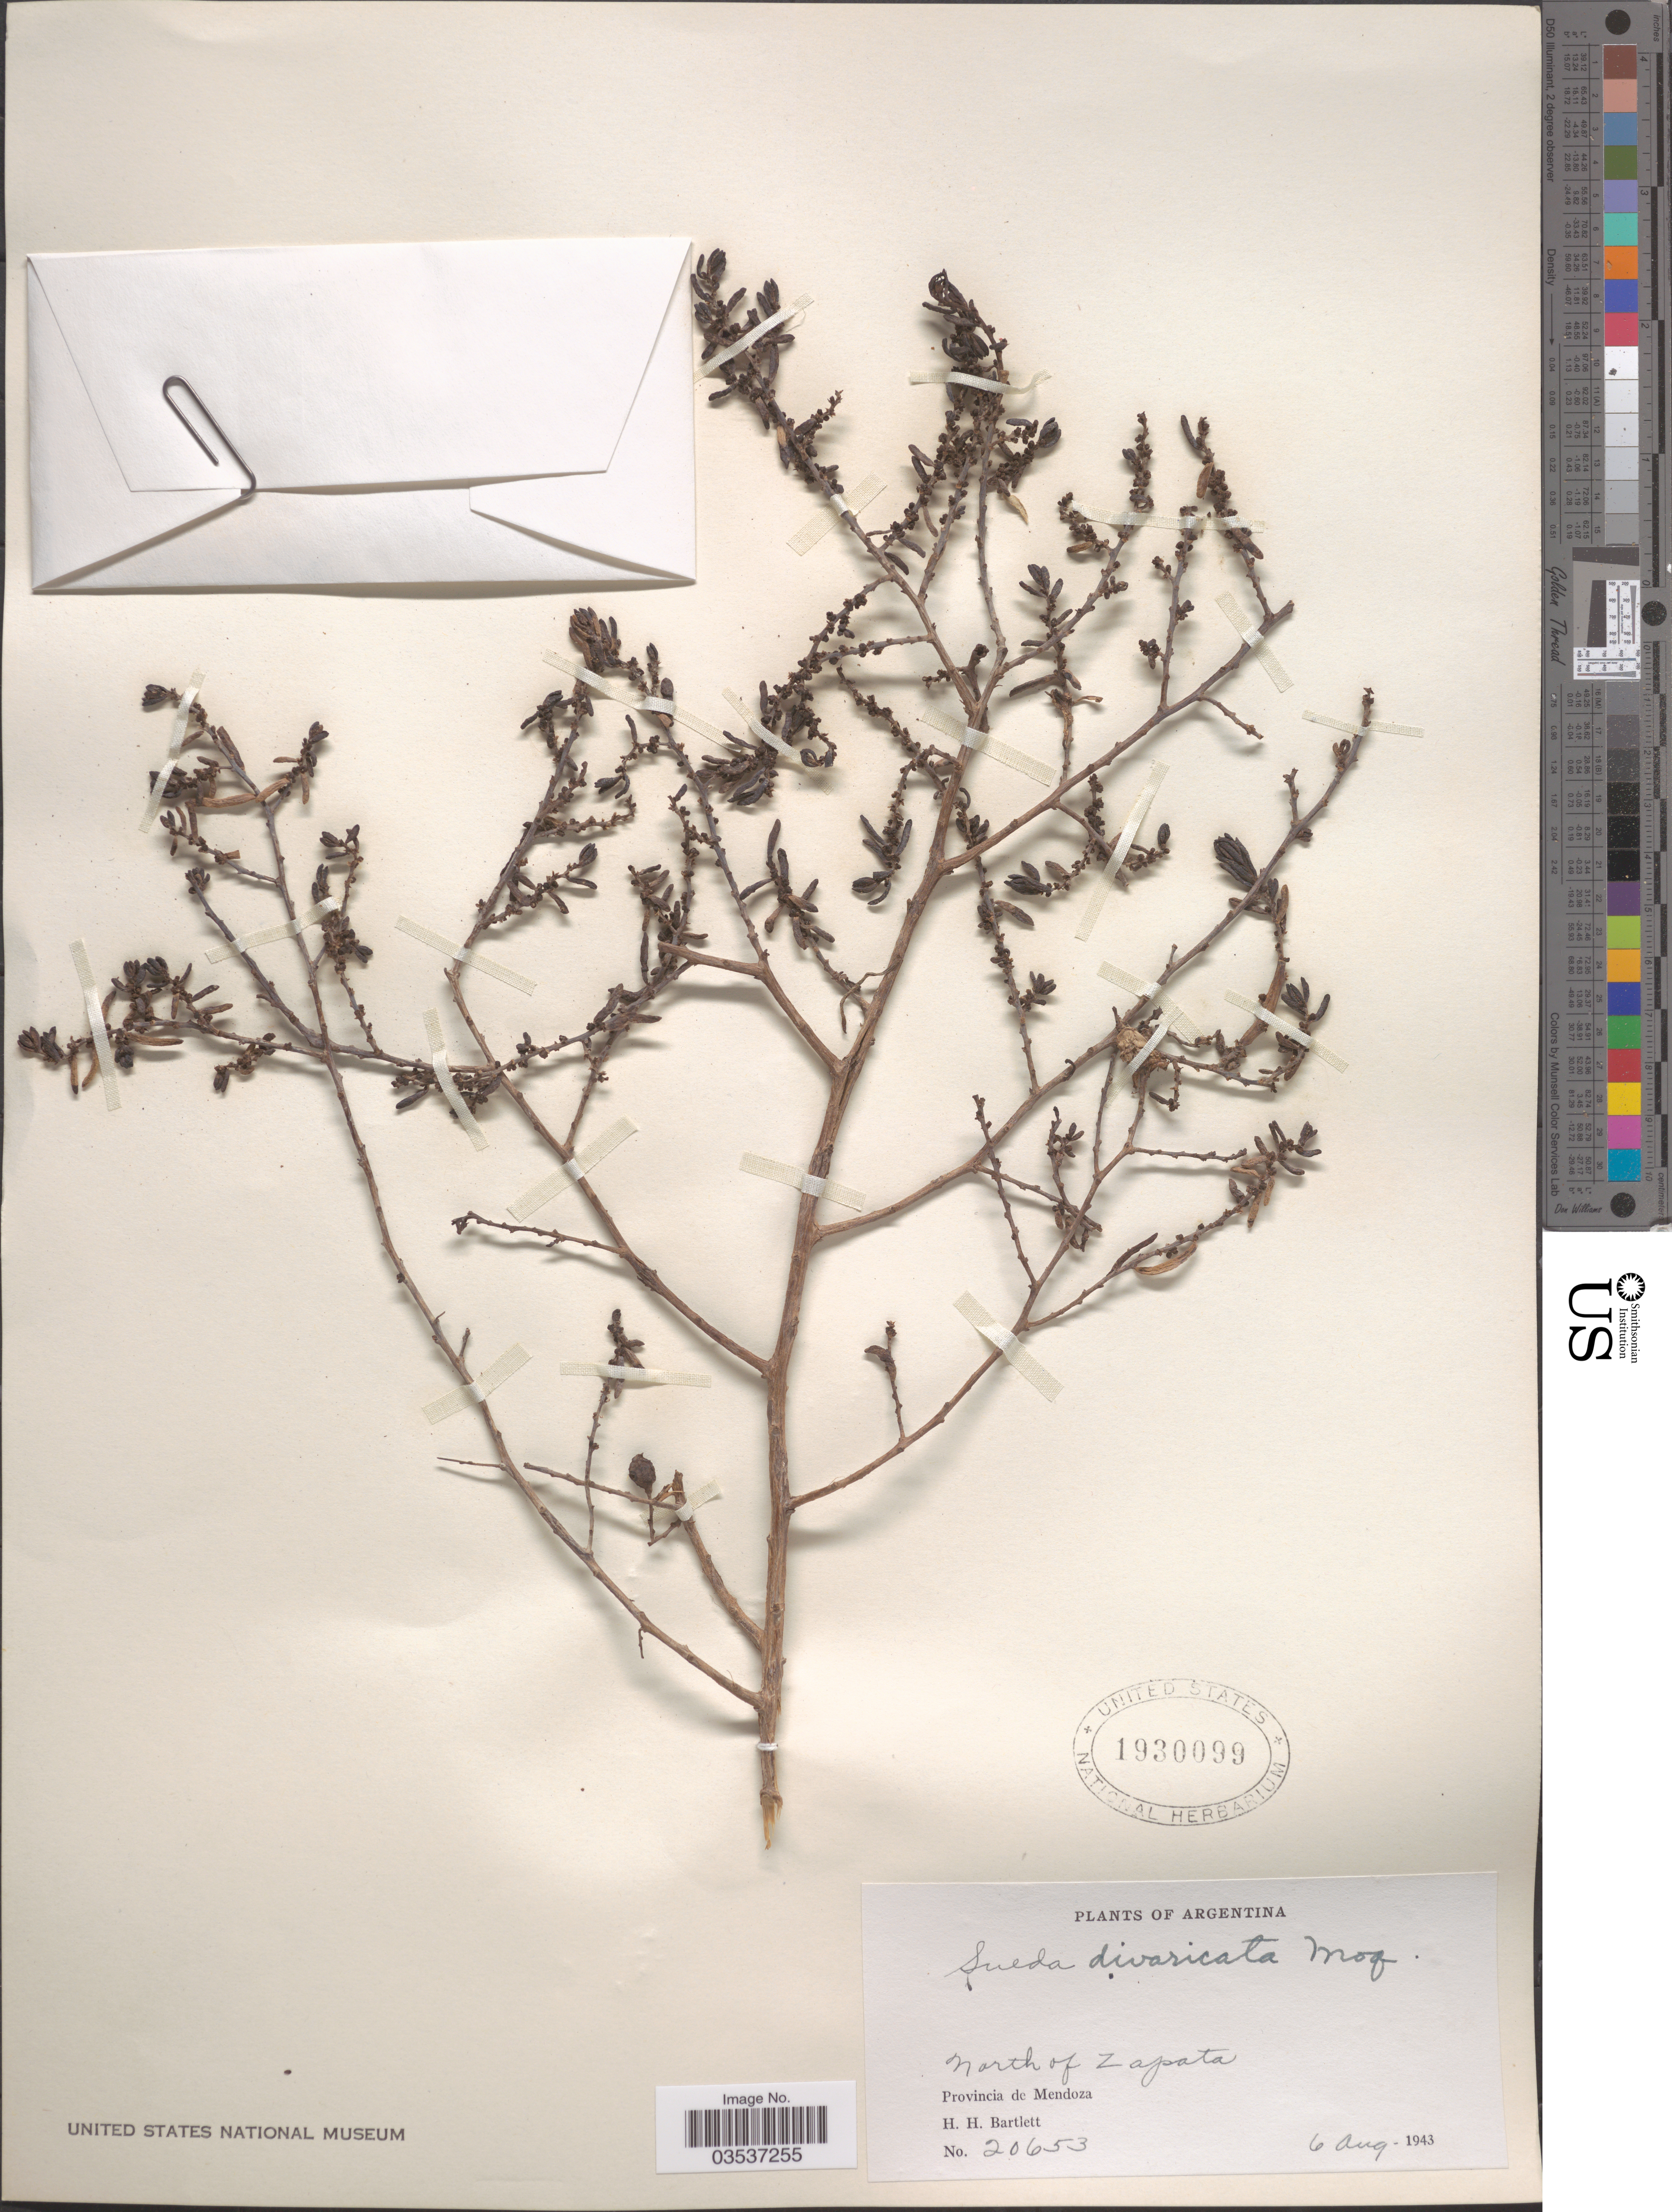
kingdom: Plantae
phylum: Tracheophyta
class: Magnoliopsida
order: Caryophyllales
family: Amaranthaceae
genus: Suaeda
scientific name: Suaeda divaricata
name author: Moq.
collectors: H. H. Bartlett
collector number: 20653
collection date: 1943-08-06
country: Argentina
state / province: Mendoza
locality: North of Zapata.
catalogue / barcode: US 1930099